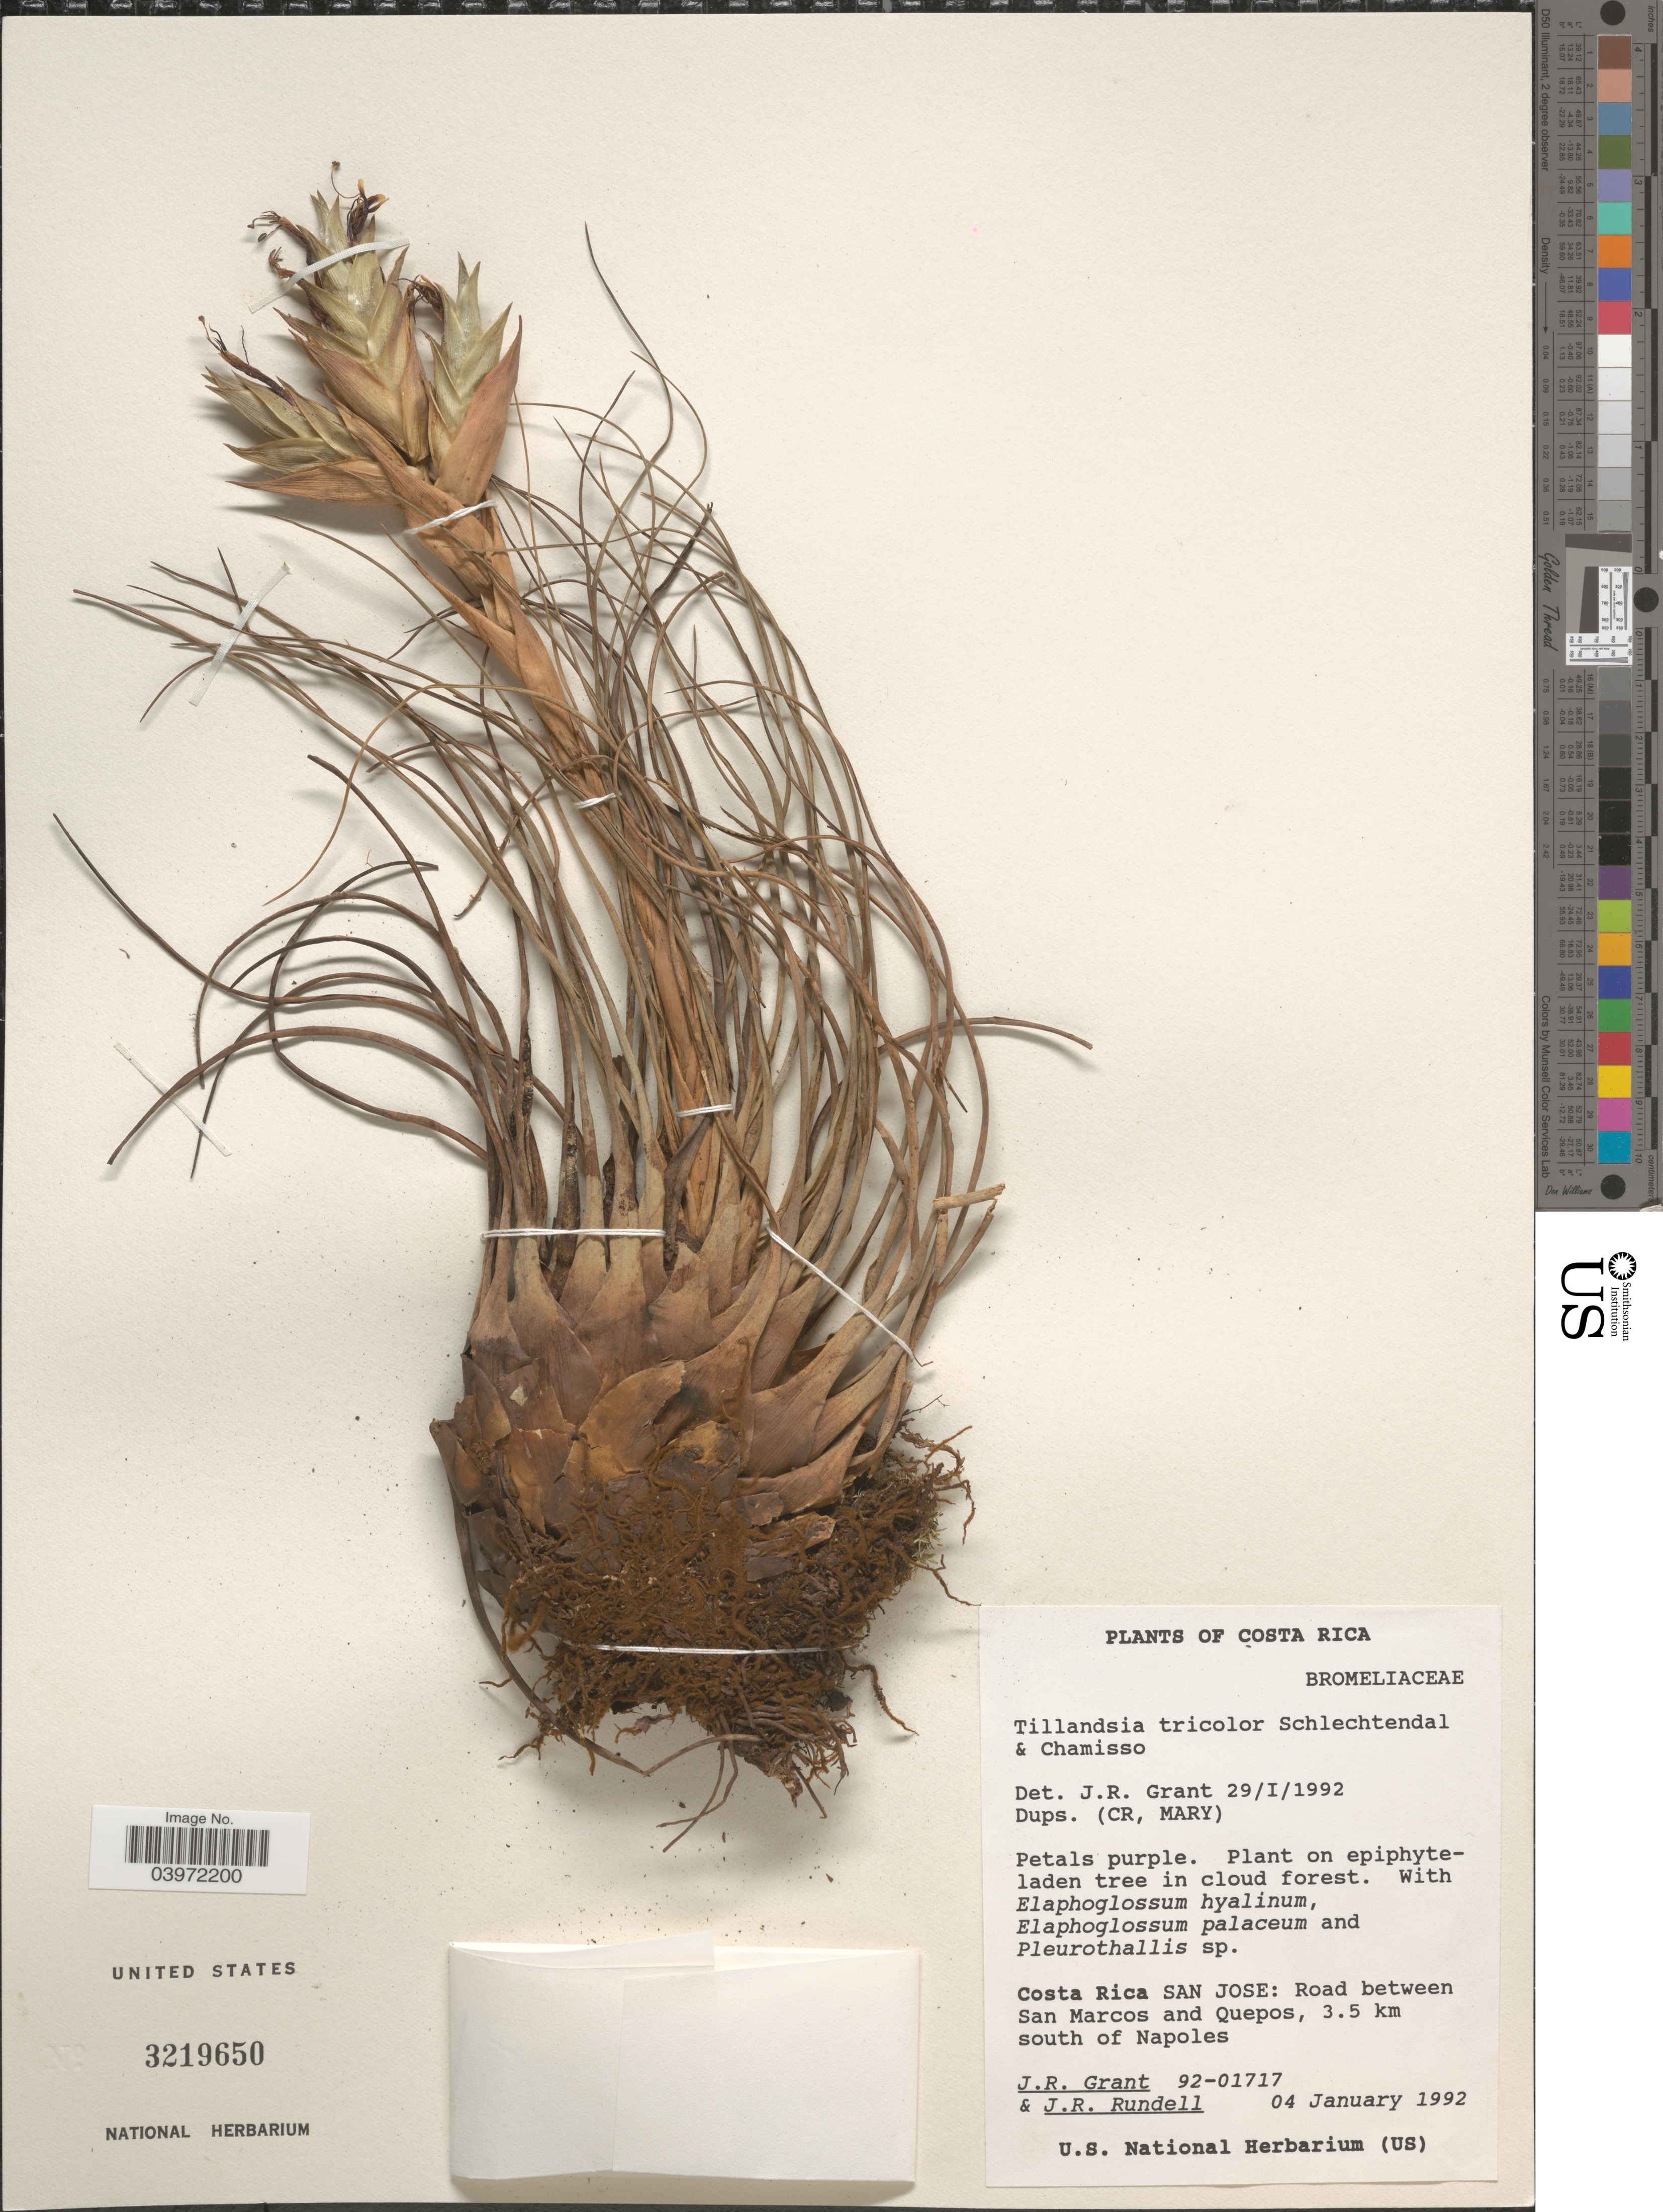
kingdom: Plantae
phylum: Tracheophyta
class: Liliopsida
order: Poales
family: Bromeliaceae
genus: Tillandsia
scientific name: Tillandsia tricolor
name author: Schltdl. & Cham.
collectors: J. Grant & J. R. Rundell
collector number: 92-01717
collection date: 1992-01-04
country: Costa Rica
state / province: San José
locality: Road between San Marcos and Quepos, 3.5 km south of Napoles.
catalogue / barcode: US 3219650